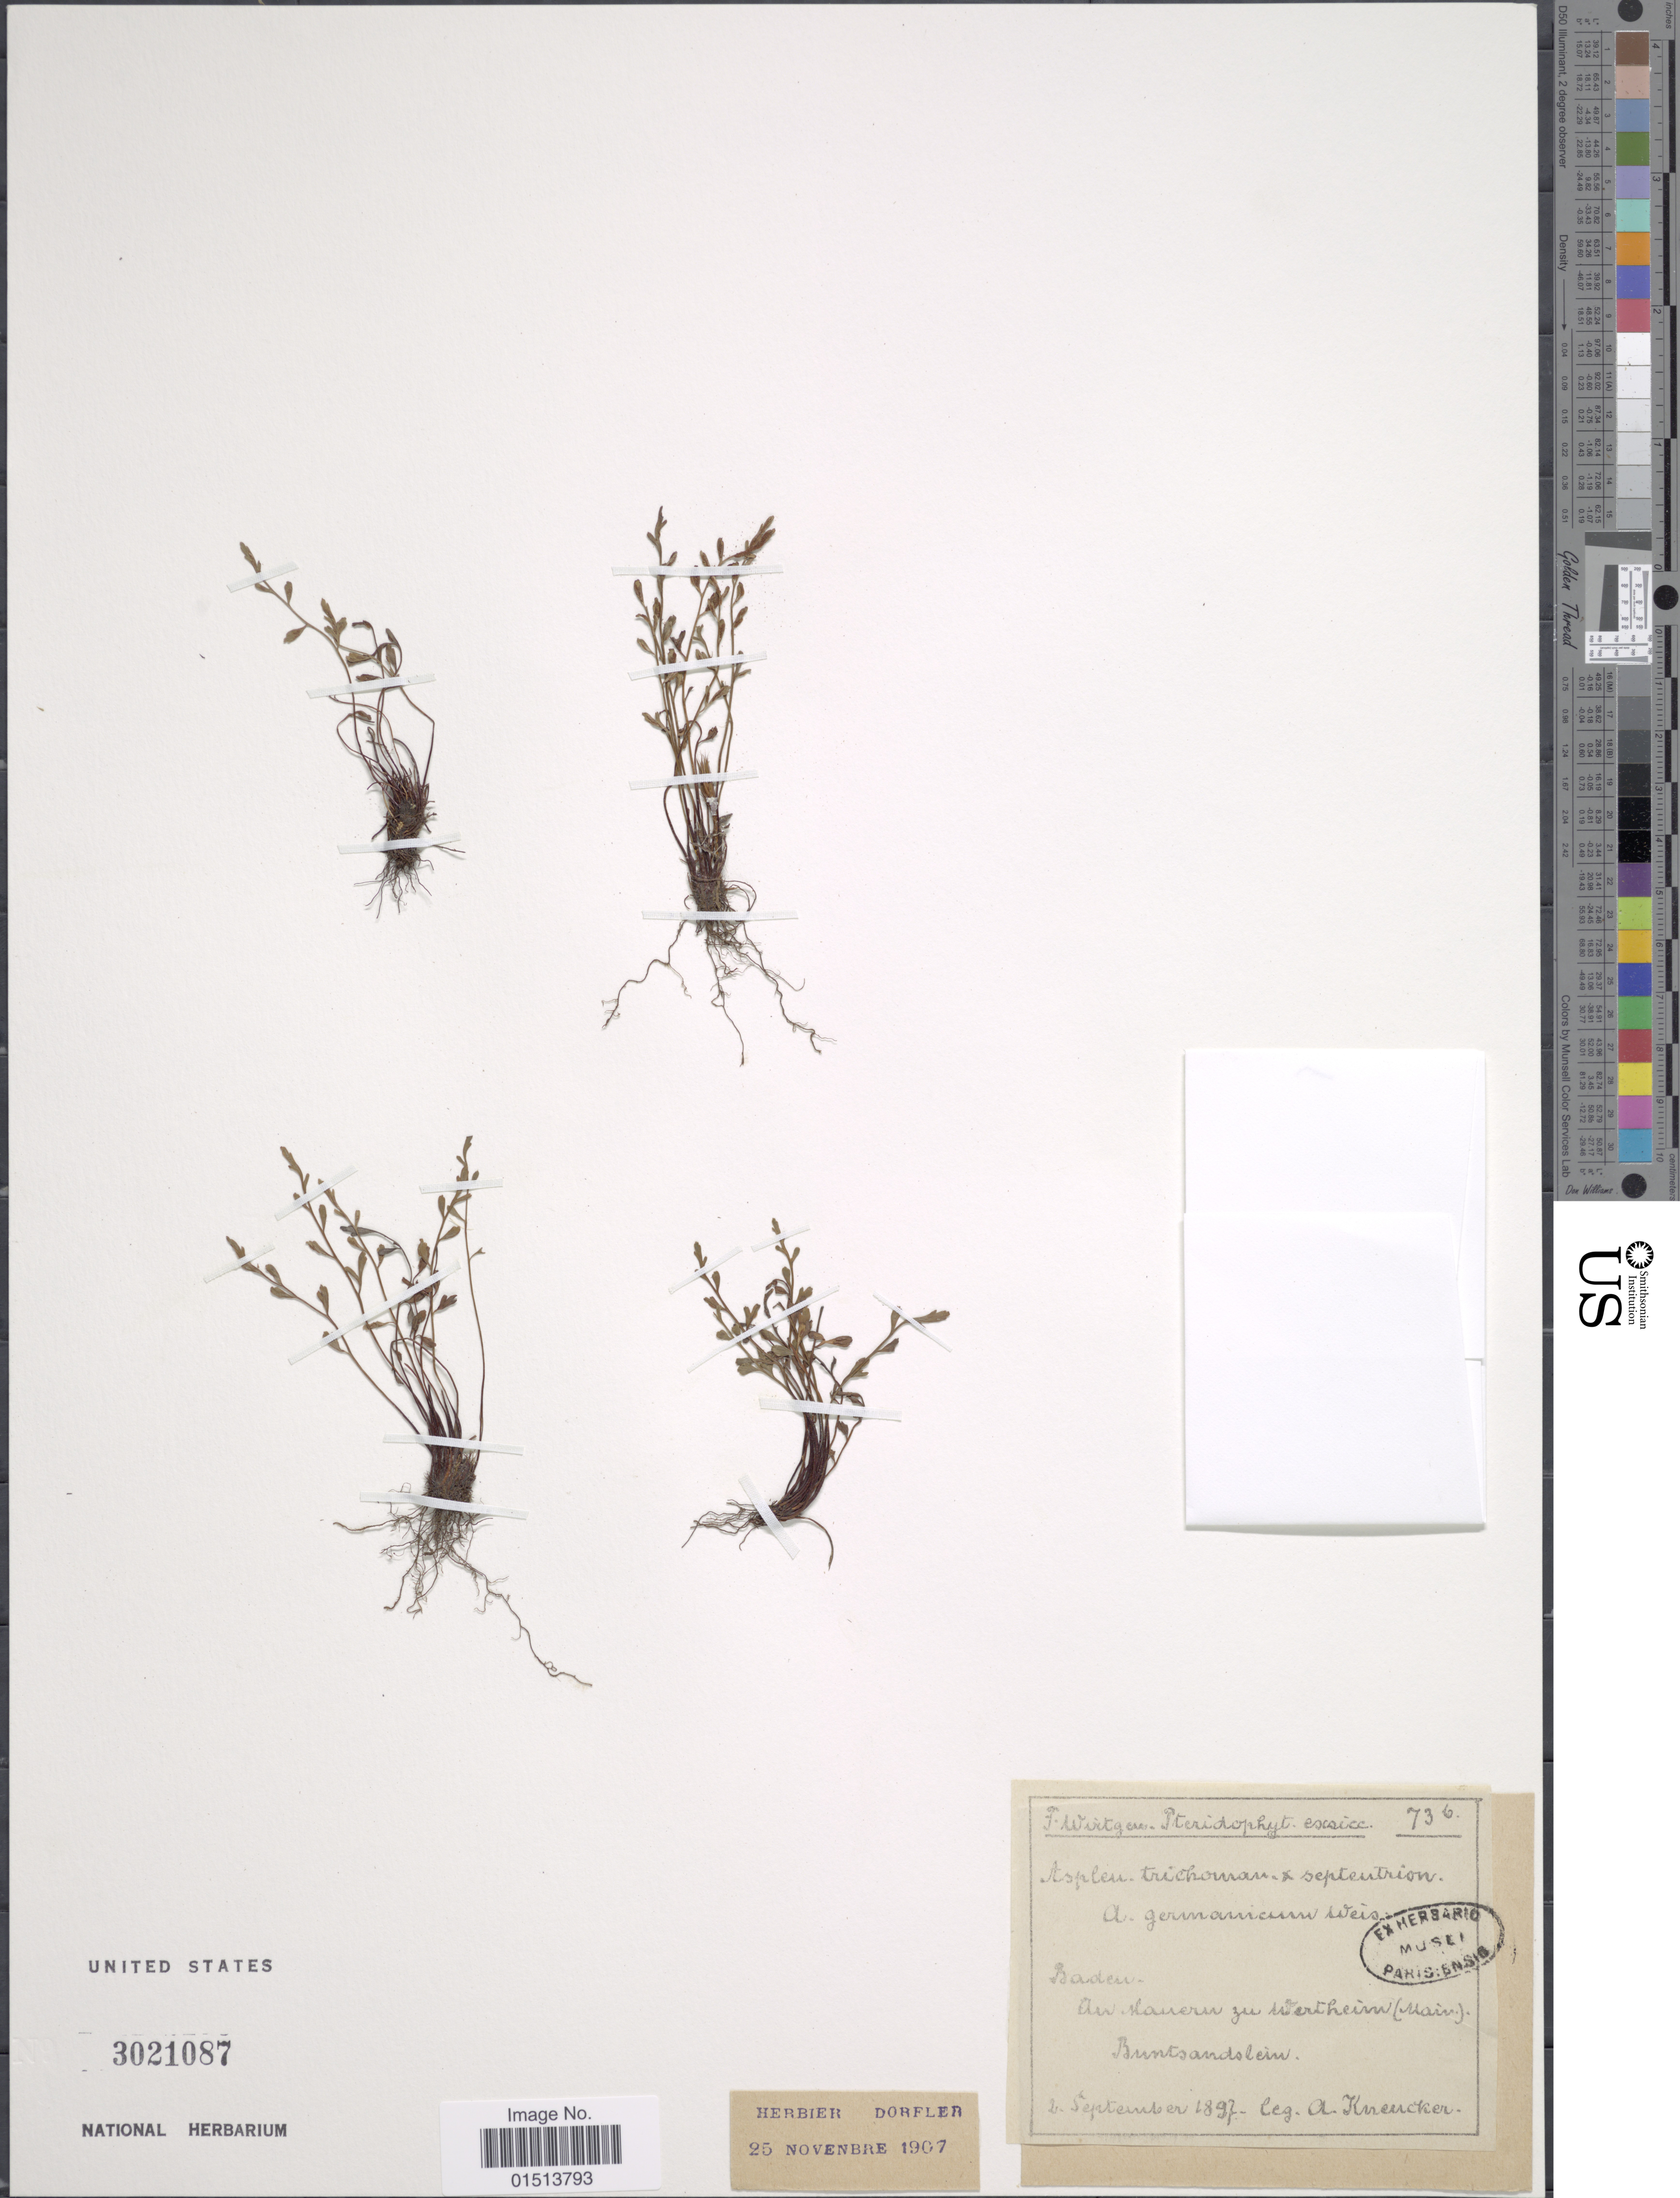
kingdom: Plantae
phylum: Tracheophyta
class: Polypodiopsida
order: Polypodiales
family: Aspleniaceae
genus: Asplenium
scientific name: Asplenium germanicum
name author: Weis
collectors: A. Kneucker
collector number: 73b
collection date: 1897-09-02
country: Germany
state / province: Baden-Württemberg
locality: Baden, am Mauern zu Wertheim (Maiv.) Buntsandslein. [interpreted]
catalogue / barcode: US 3021087